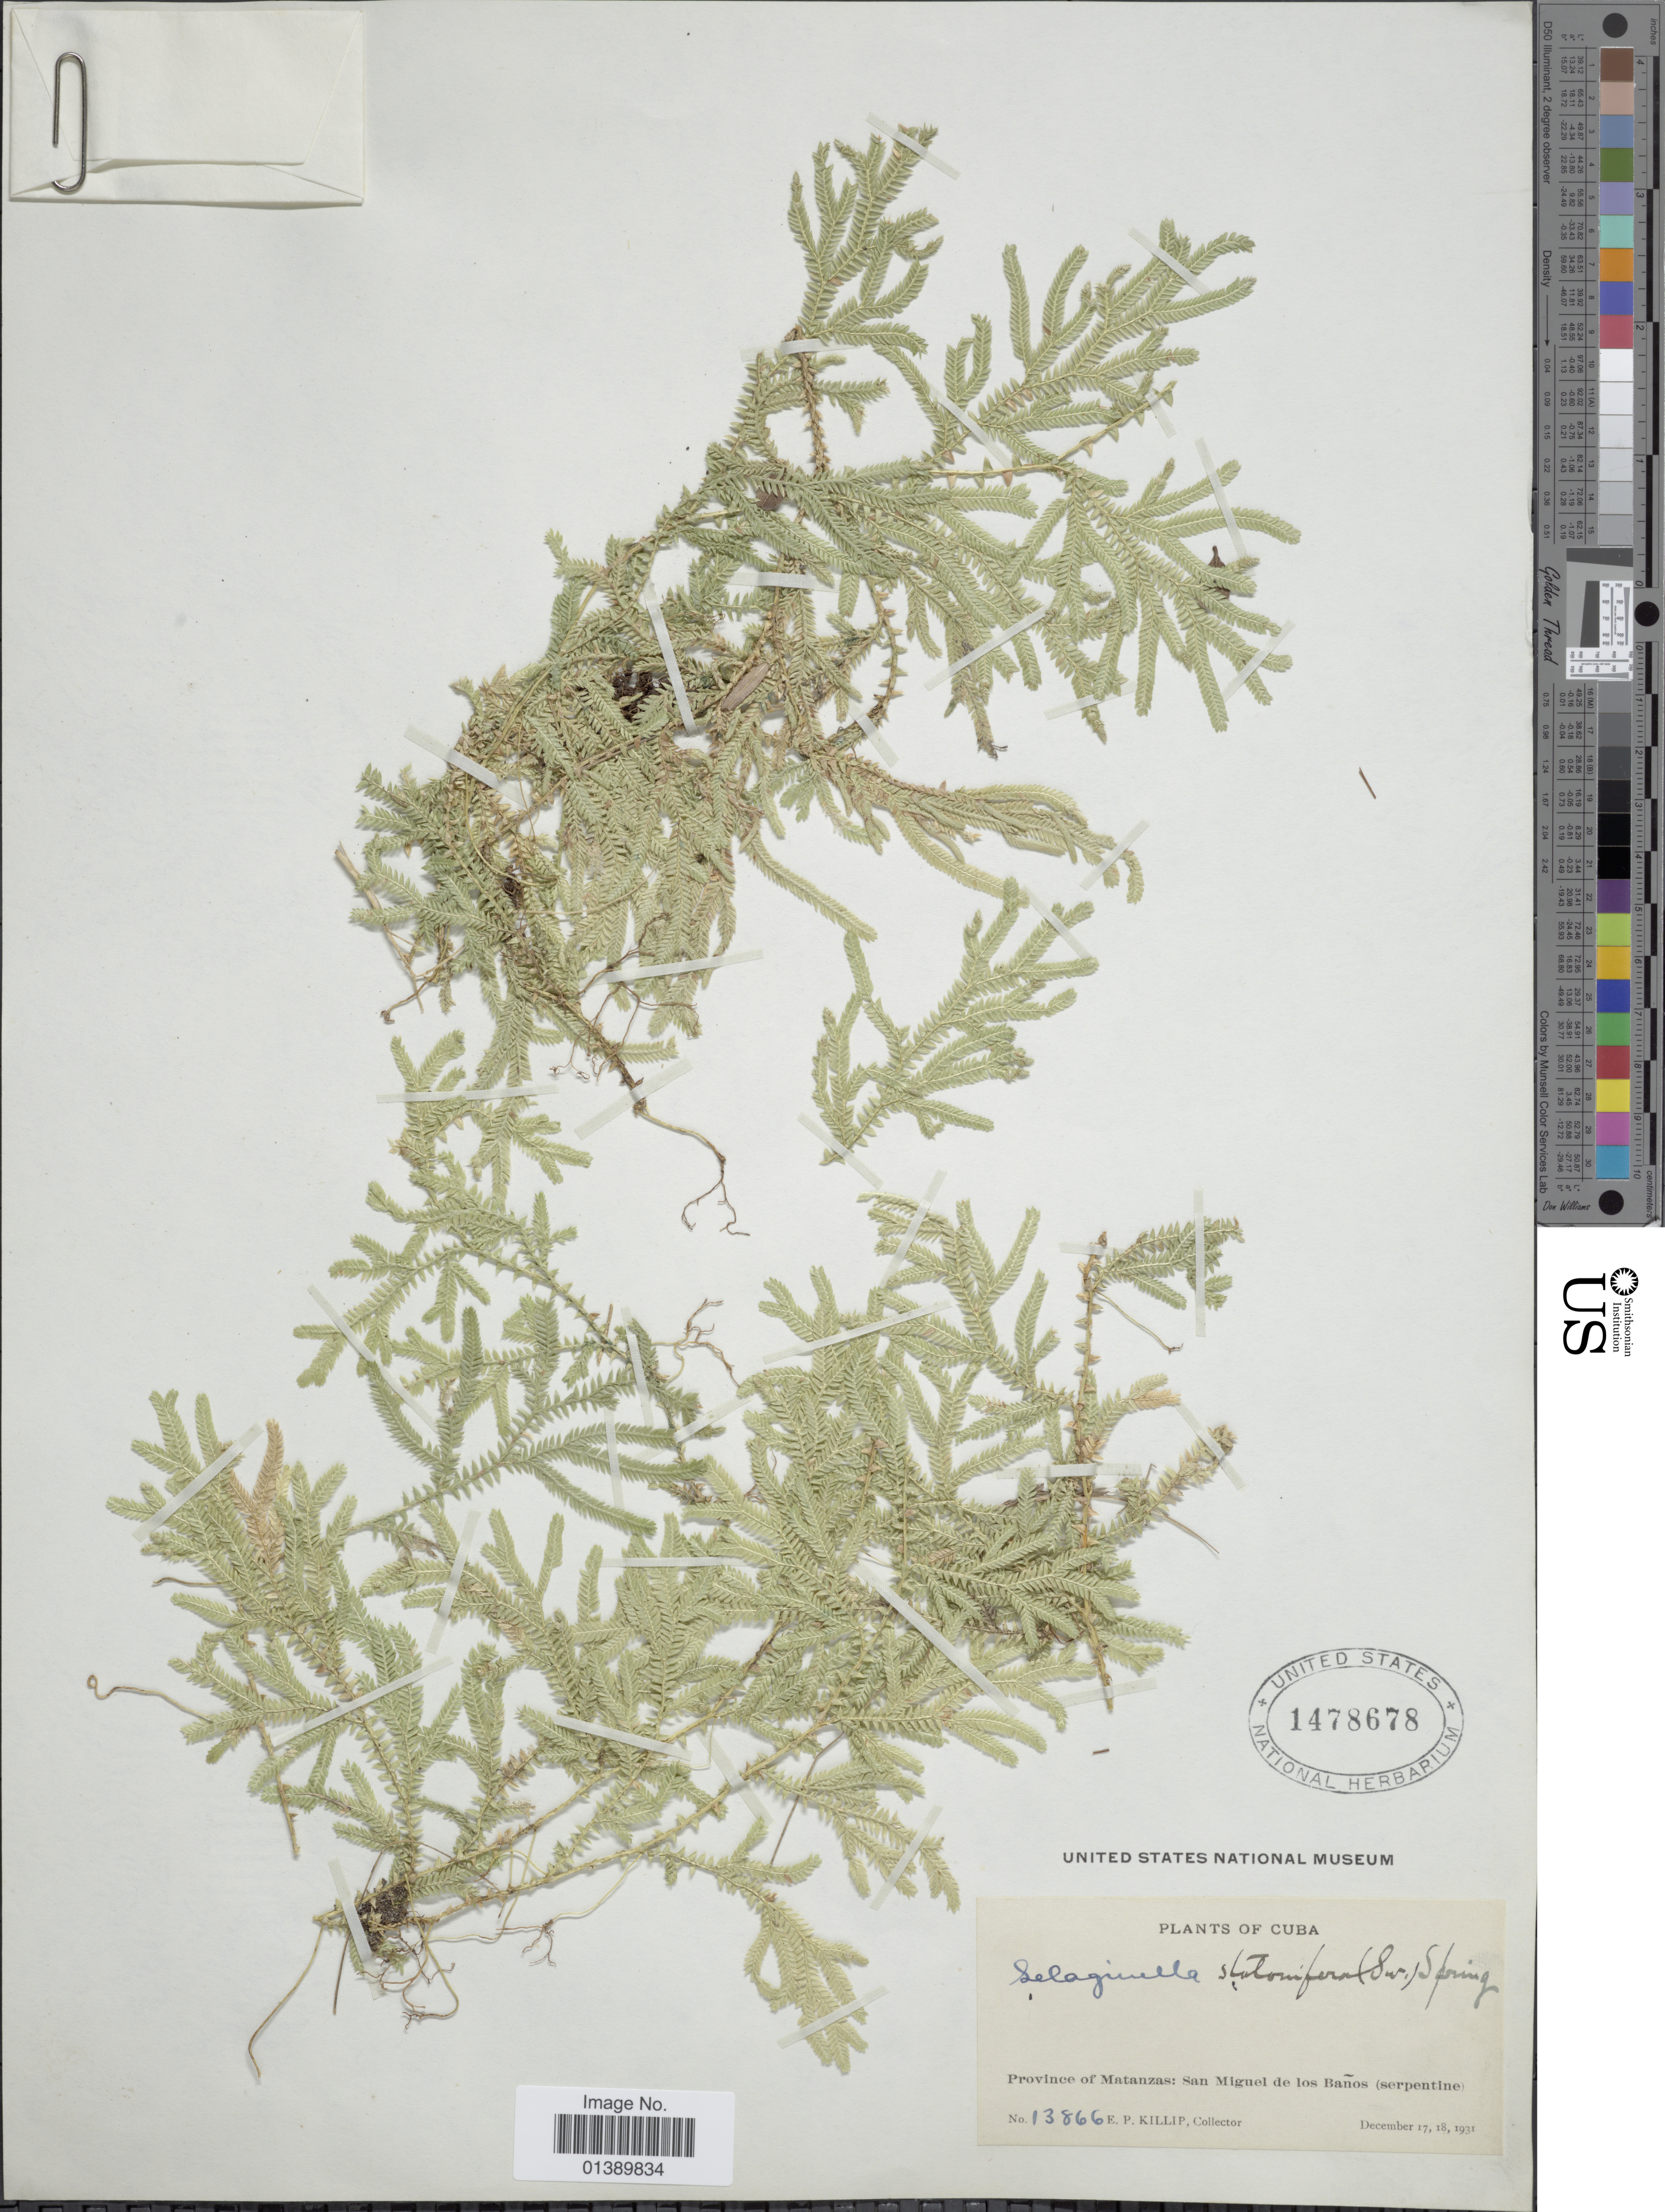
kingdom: Plantae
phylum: Tracheophyta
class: Lycopodiopsida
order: Selaginellales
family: Selaginellaceae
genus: Selaginella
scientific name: Selaginella plumosa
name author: (L.) C. Presl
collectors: E. P. Killip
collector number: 13866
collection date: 1931-12-17/1931-12-18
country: Cuba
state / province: Matanzas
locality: San Miguel de los Baños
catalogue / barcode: US 1478678